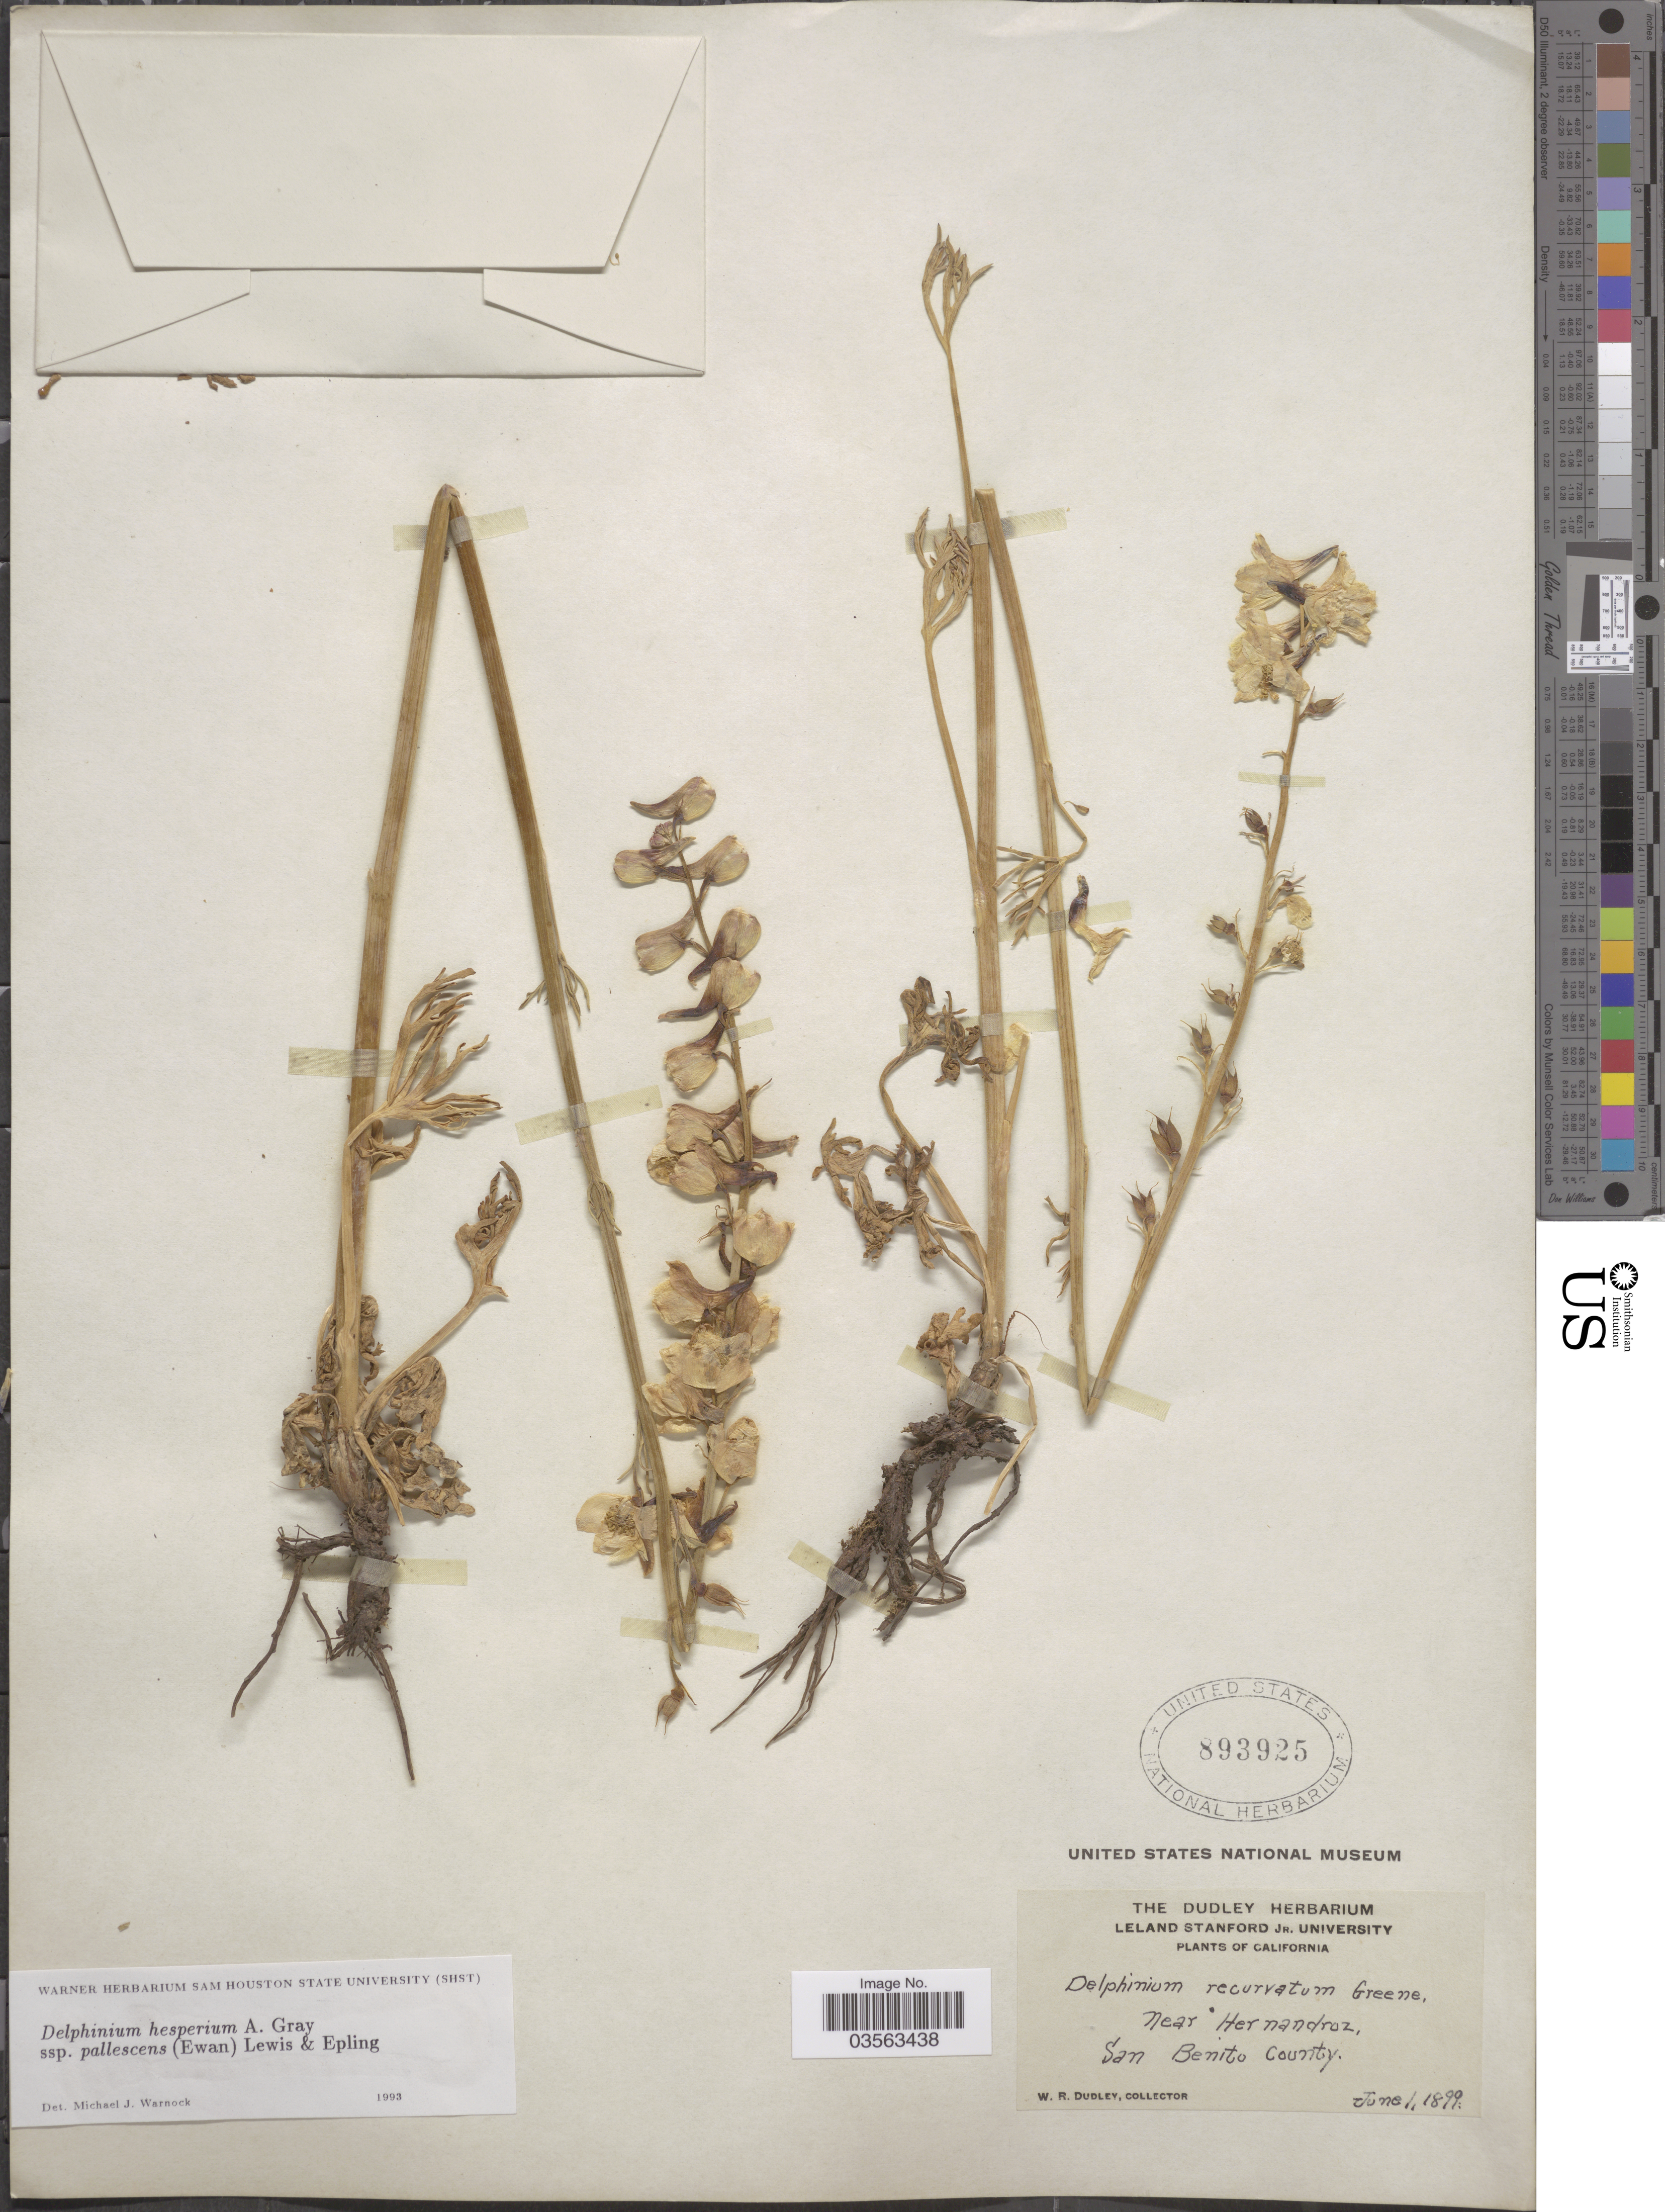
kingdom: Plantae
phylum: Tracheophyta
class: Magnoliopsida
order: Ranunculales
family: Ranunculaceae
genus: Delphinium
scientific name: Delphinium hesperium subsp. pallescens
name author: (Ewan) F. H. Lewis & Epling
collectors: W. Dudley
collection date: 1899-06-01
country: United States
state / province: California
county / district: San Benito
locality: Near Hernandroz, San Benito County.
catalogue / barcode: US 893925